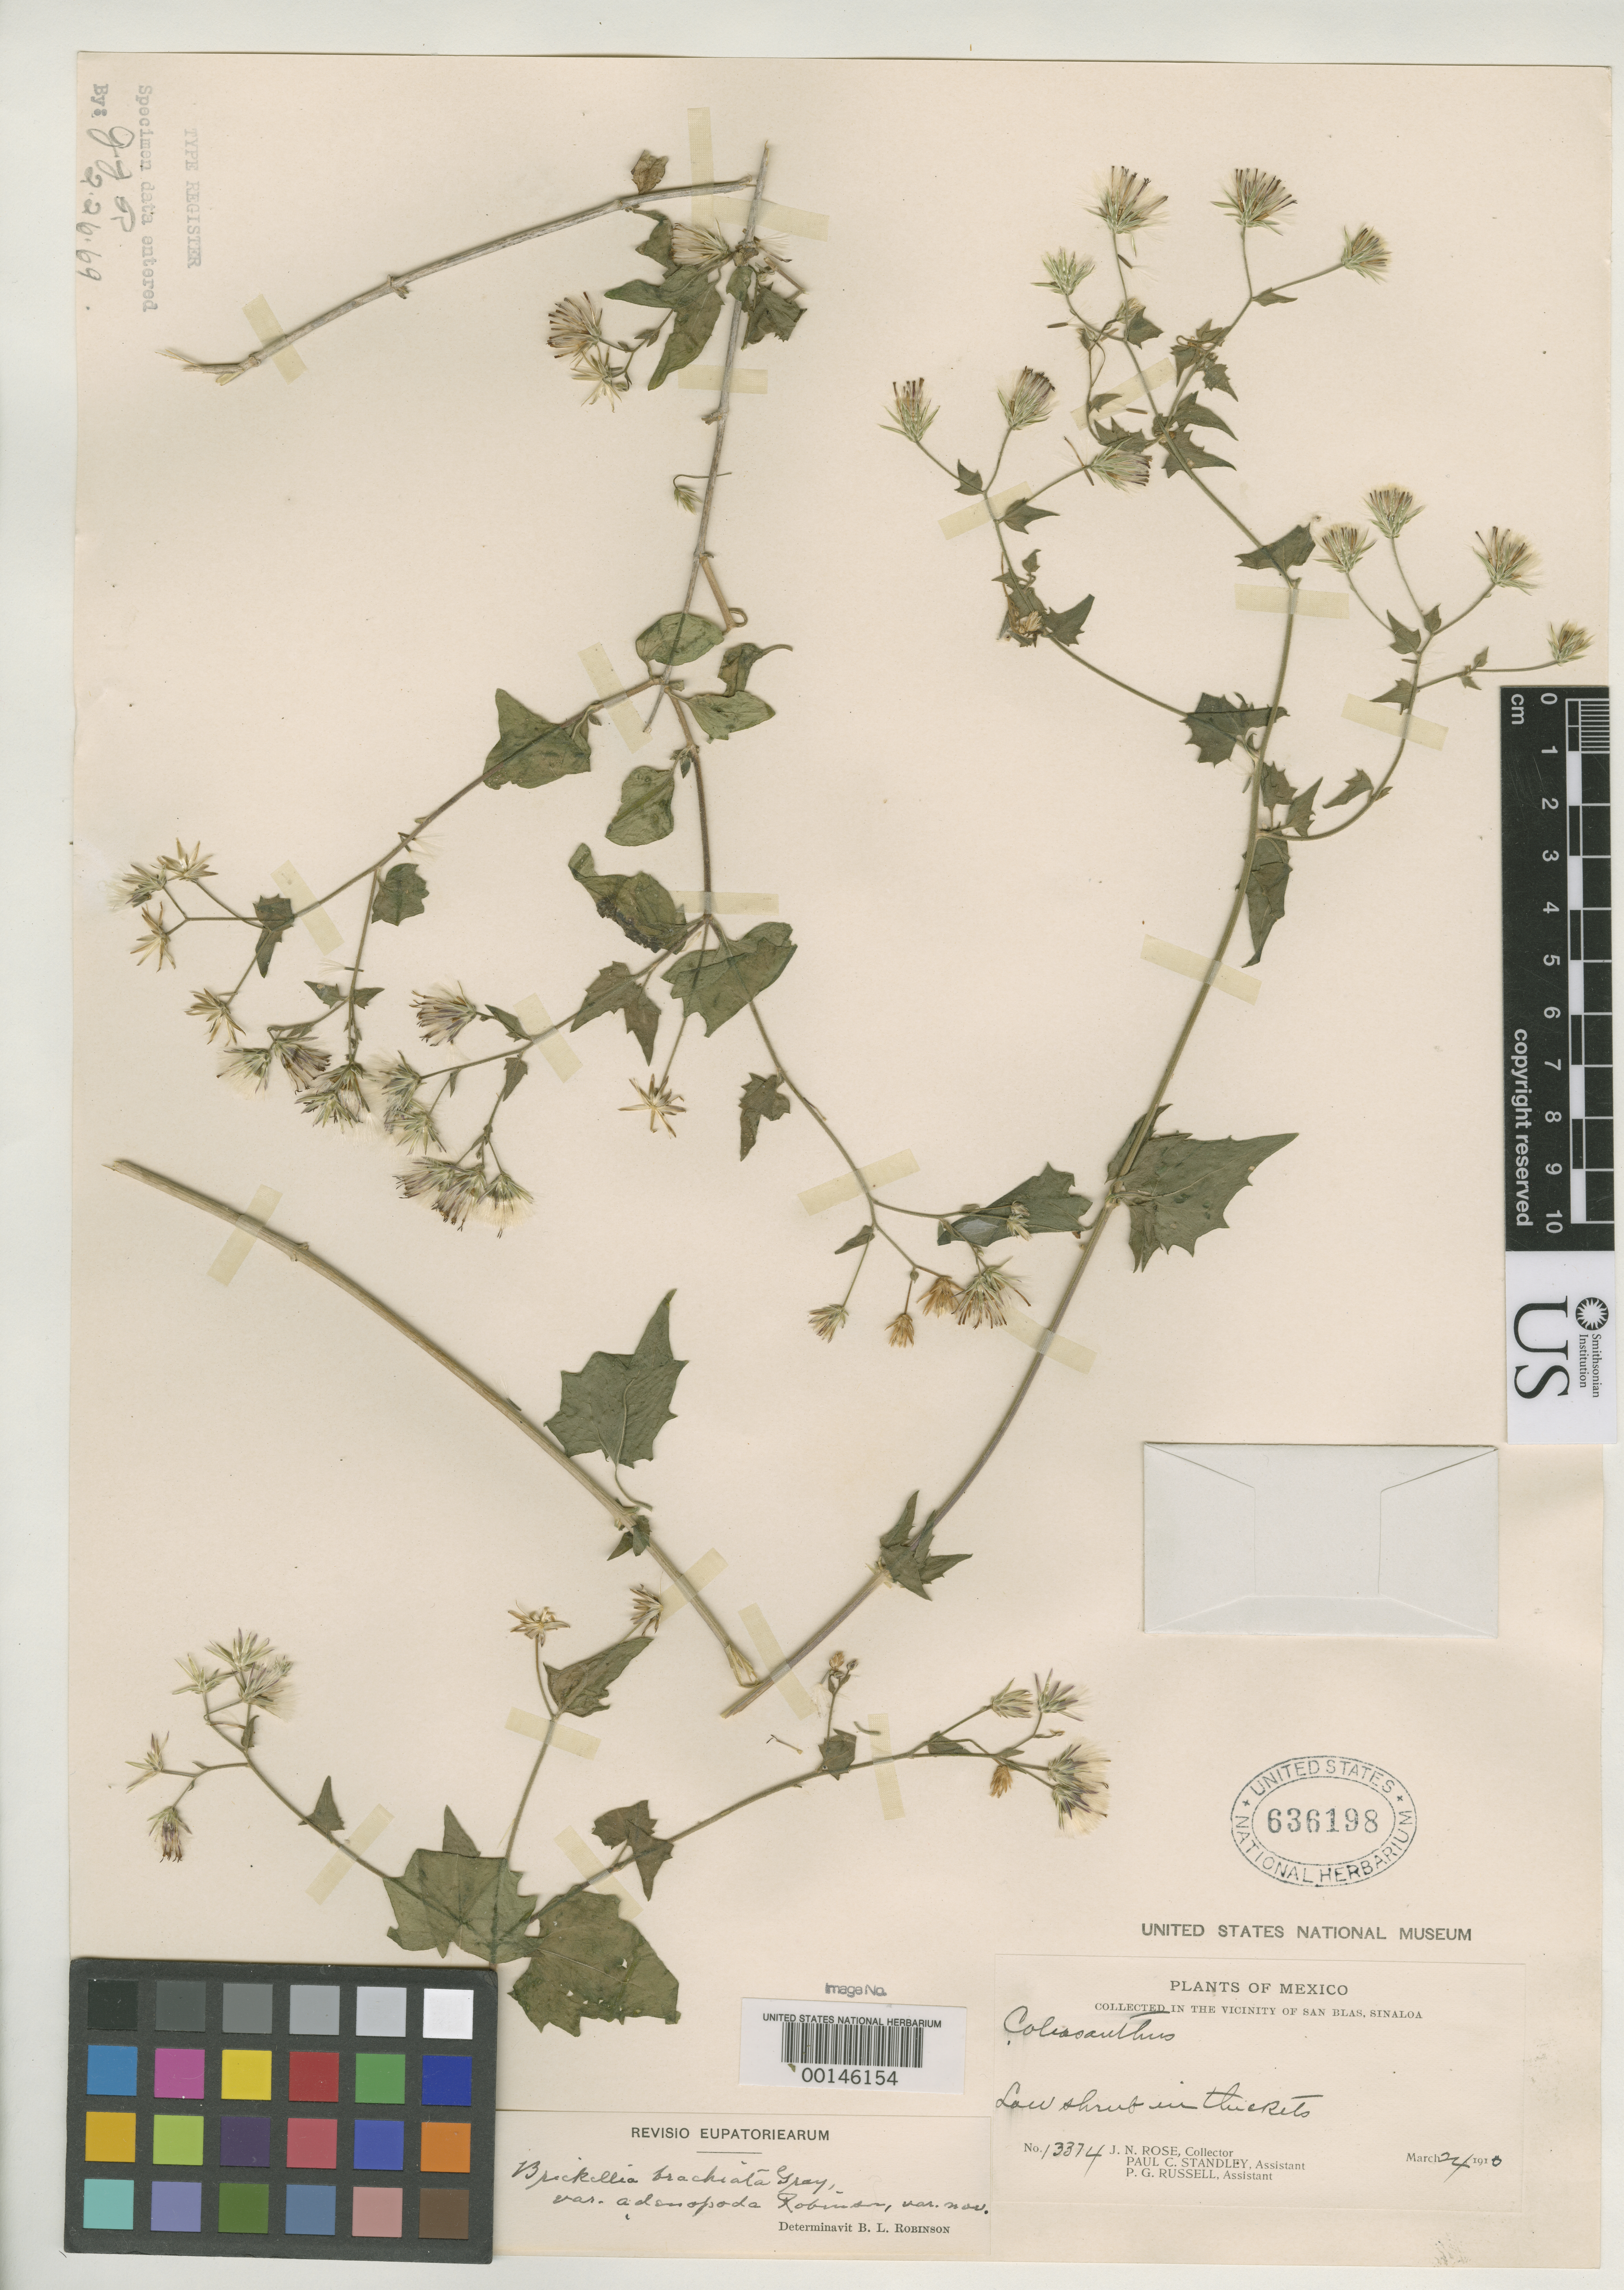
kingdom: Plantae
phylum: Tracheophyta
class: Magnoliopsida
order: Asterales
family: Asteraceae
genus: Brickellia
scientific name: Brickellia brachiata var. adenopoda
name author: B.L. Rob.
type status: Type Collection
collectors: J. N. Rose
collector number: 13374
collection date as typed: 24 Mar 1910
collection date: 1910-03-24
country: Mexico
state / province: Sinaloa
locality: San Blas.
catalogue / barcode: US 636198